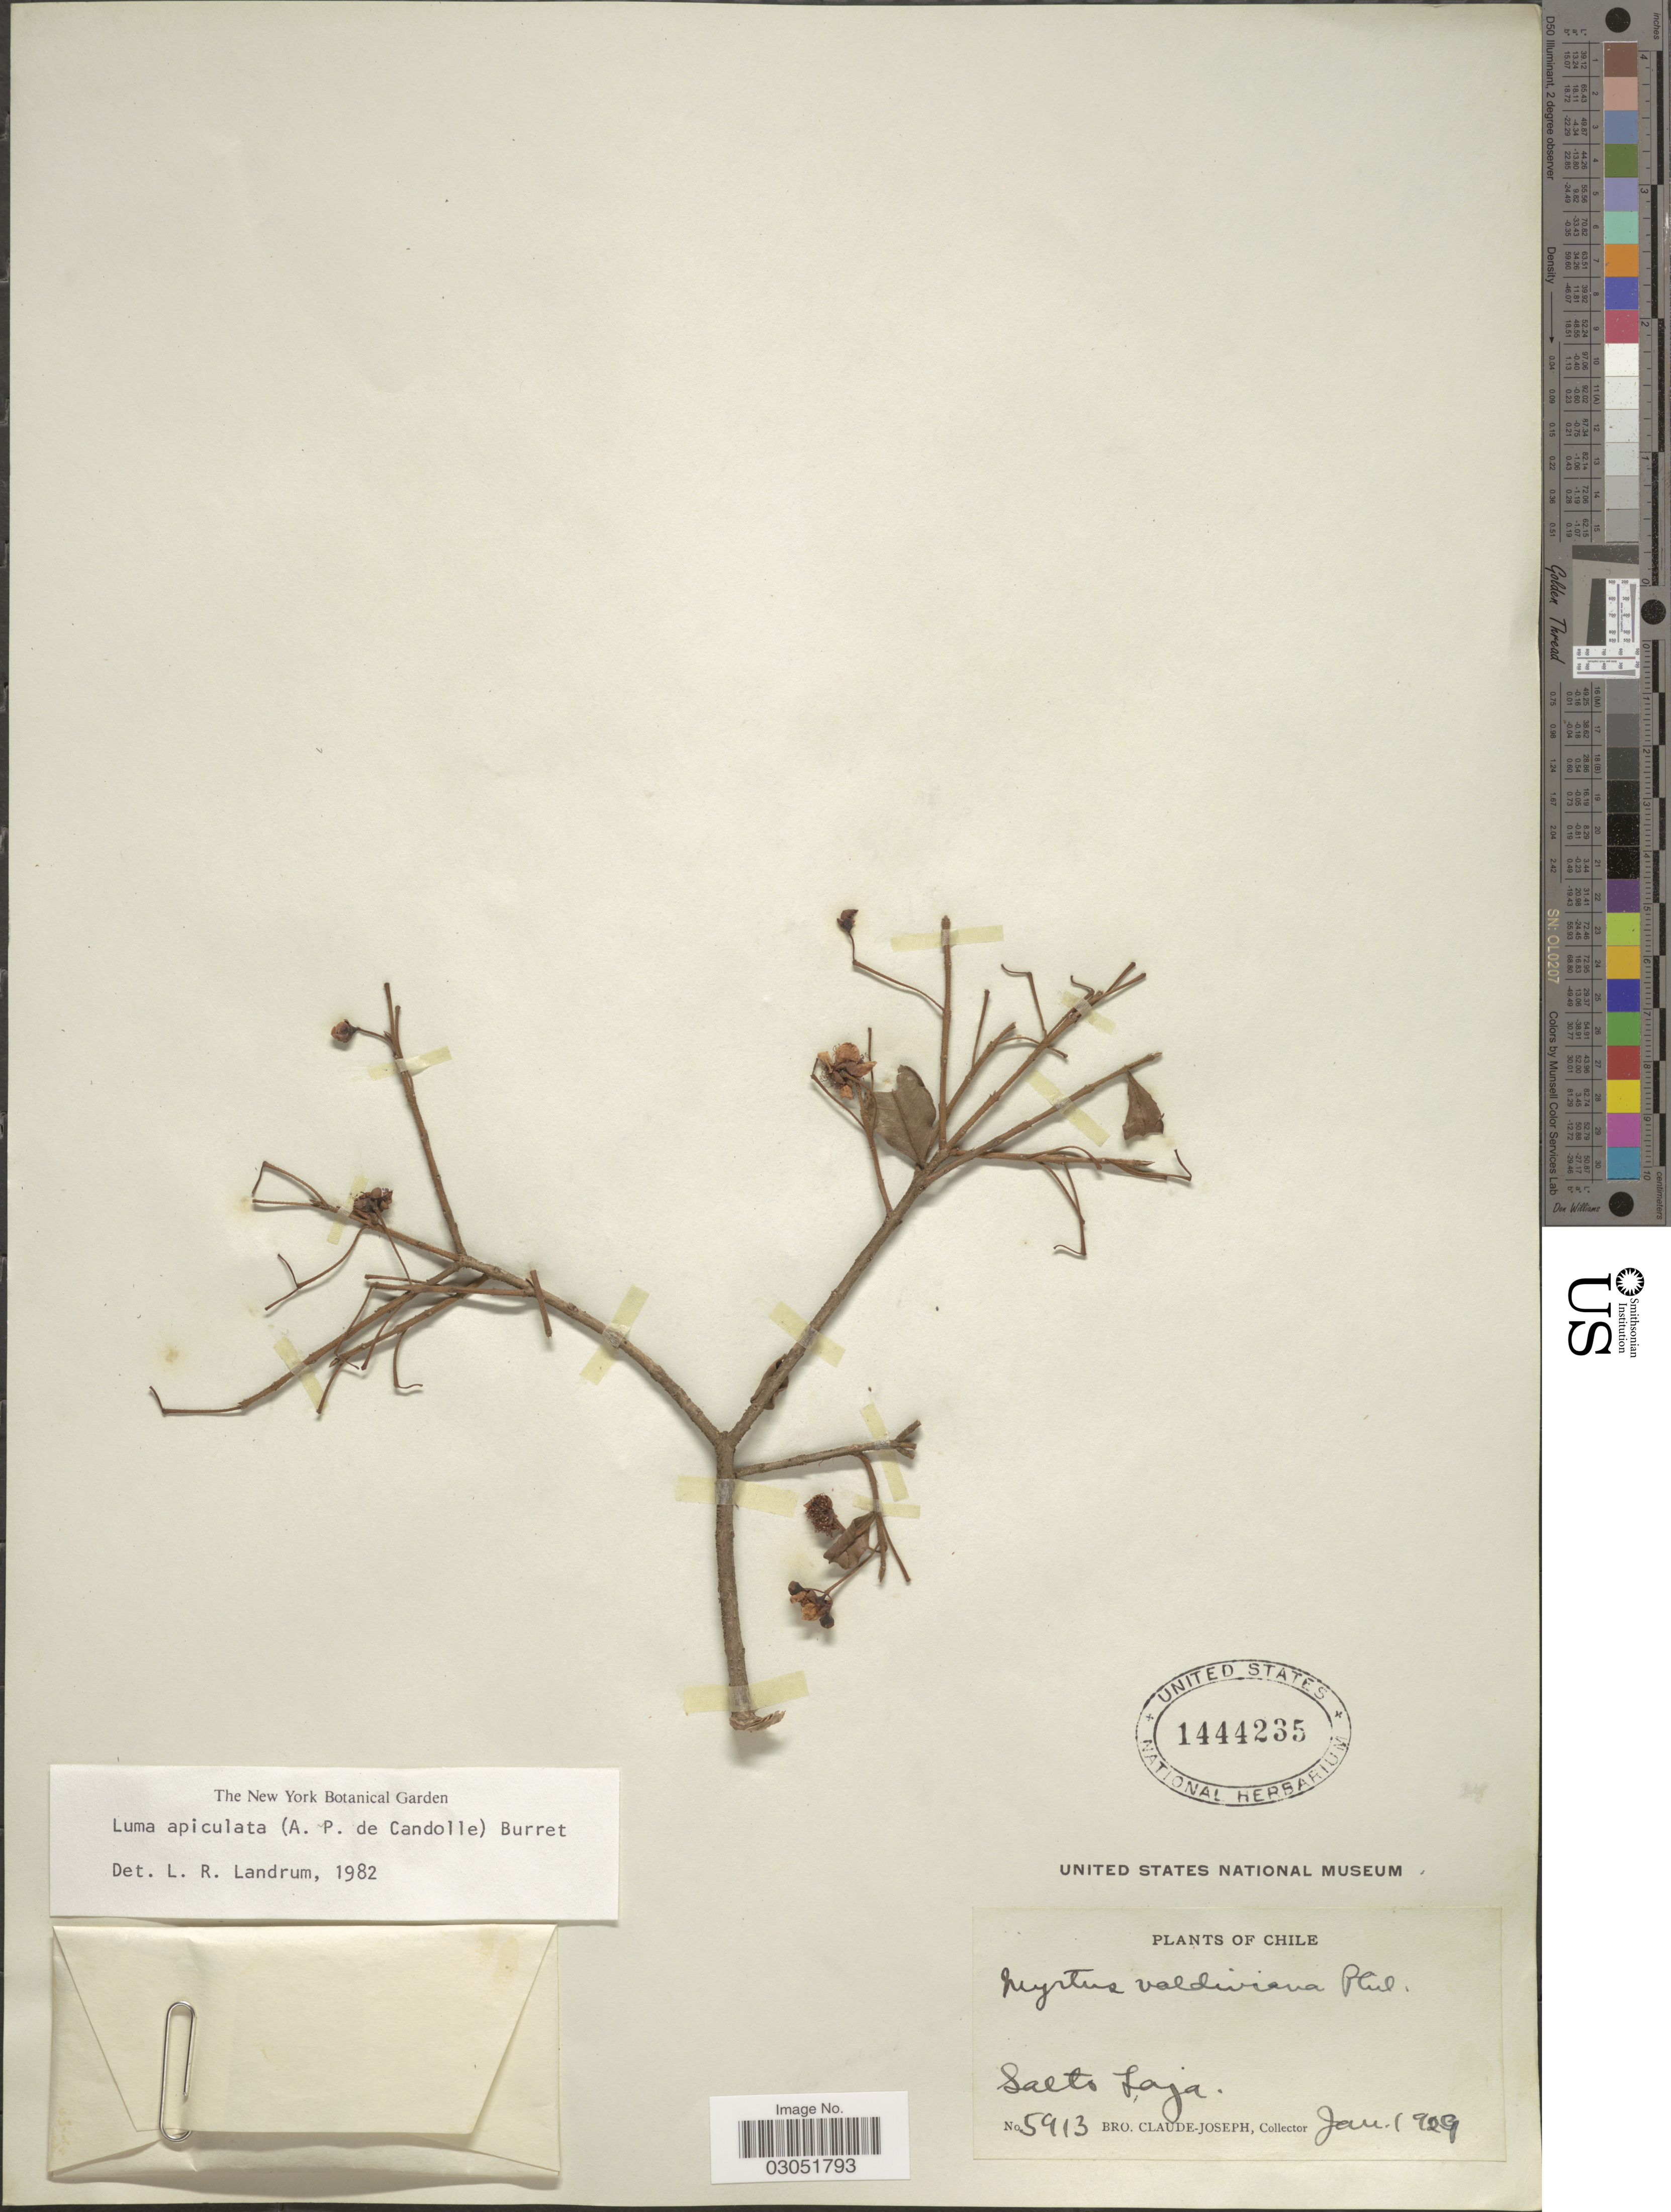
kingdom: Plantae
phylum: Tracheophyta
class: Magnoliopsida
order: Myrtales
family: Myrtaceae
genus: Luma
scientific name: Luma apiculata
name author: (DC.) Burret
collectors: Bro. Claude-Joseph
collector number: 5913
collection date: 1929-01-01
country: Chile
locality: Salto Laja.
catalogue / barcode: US 1444235